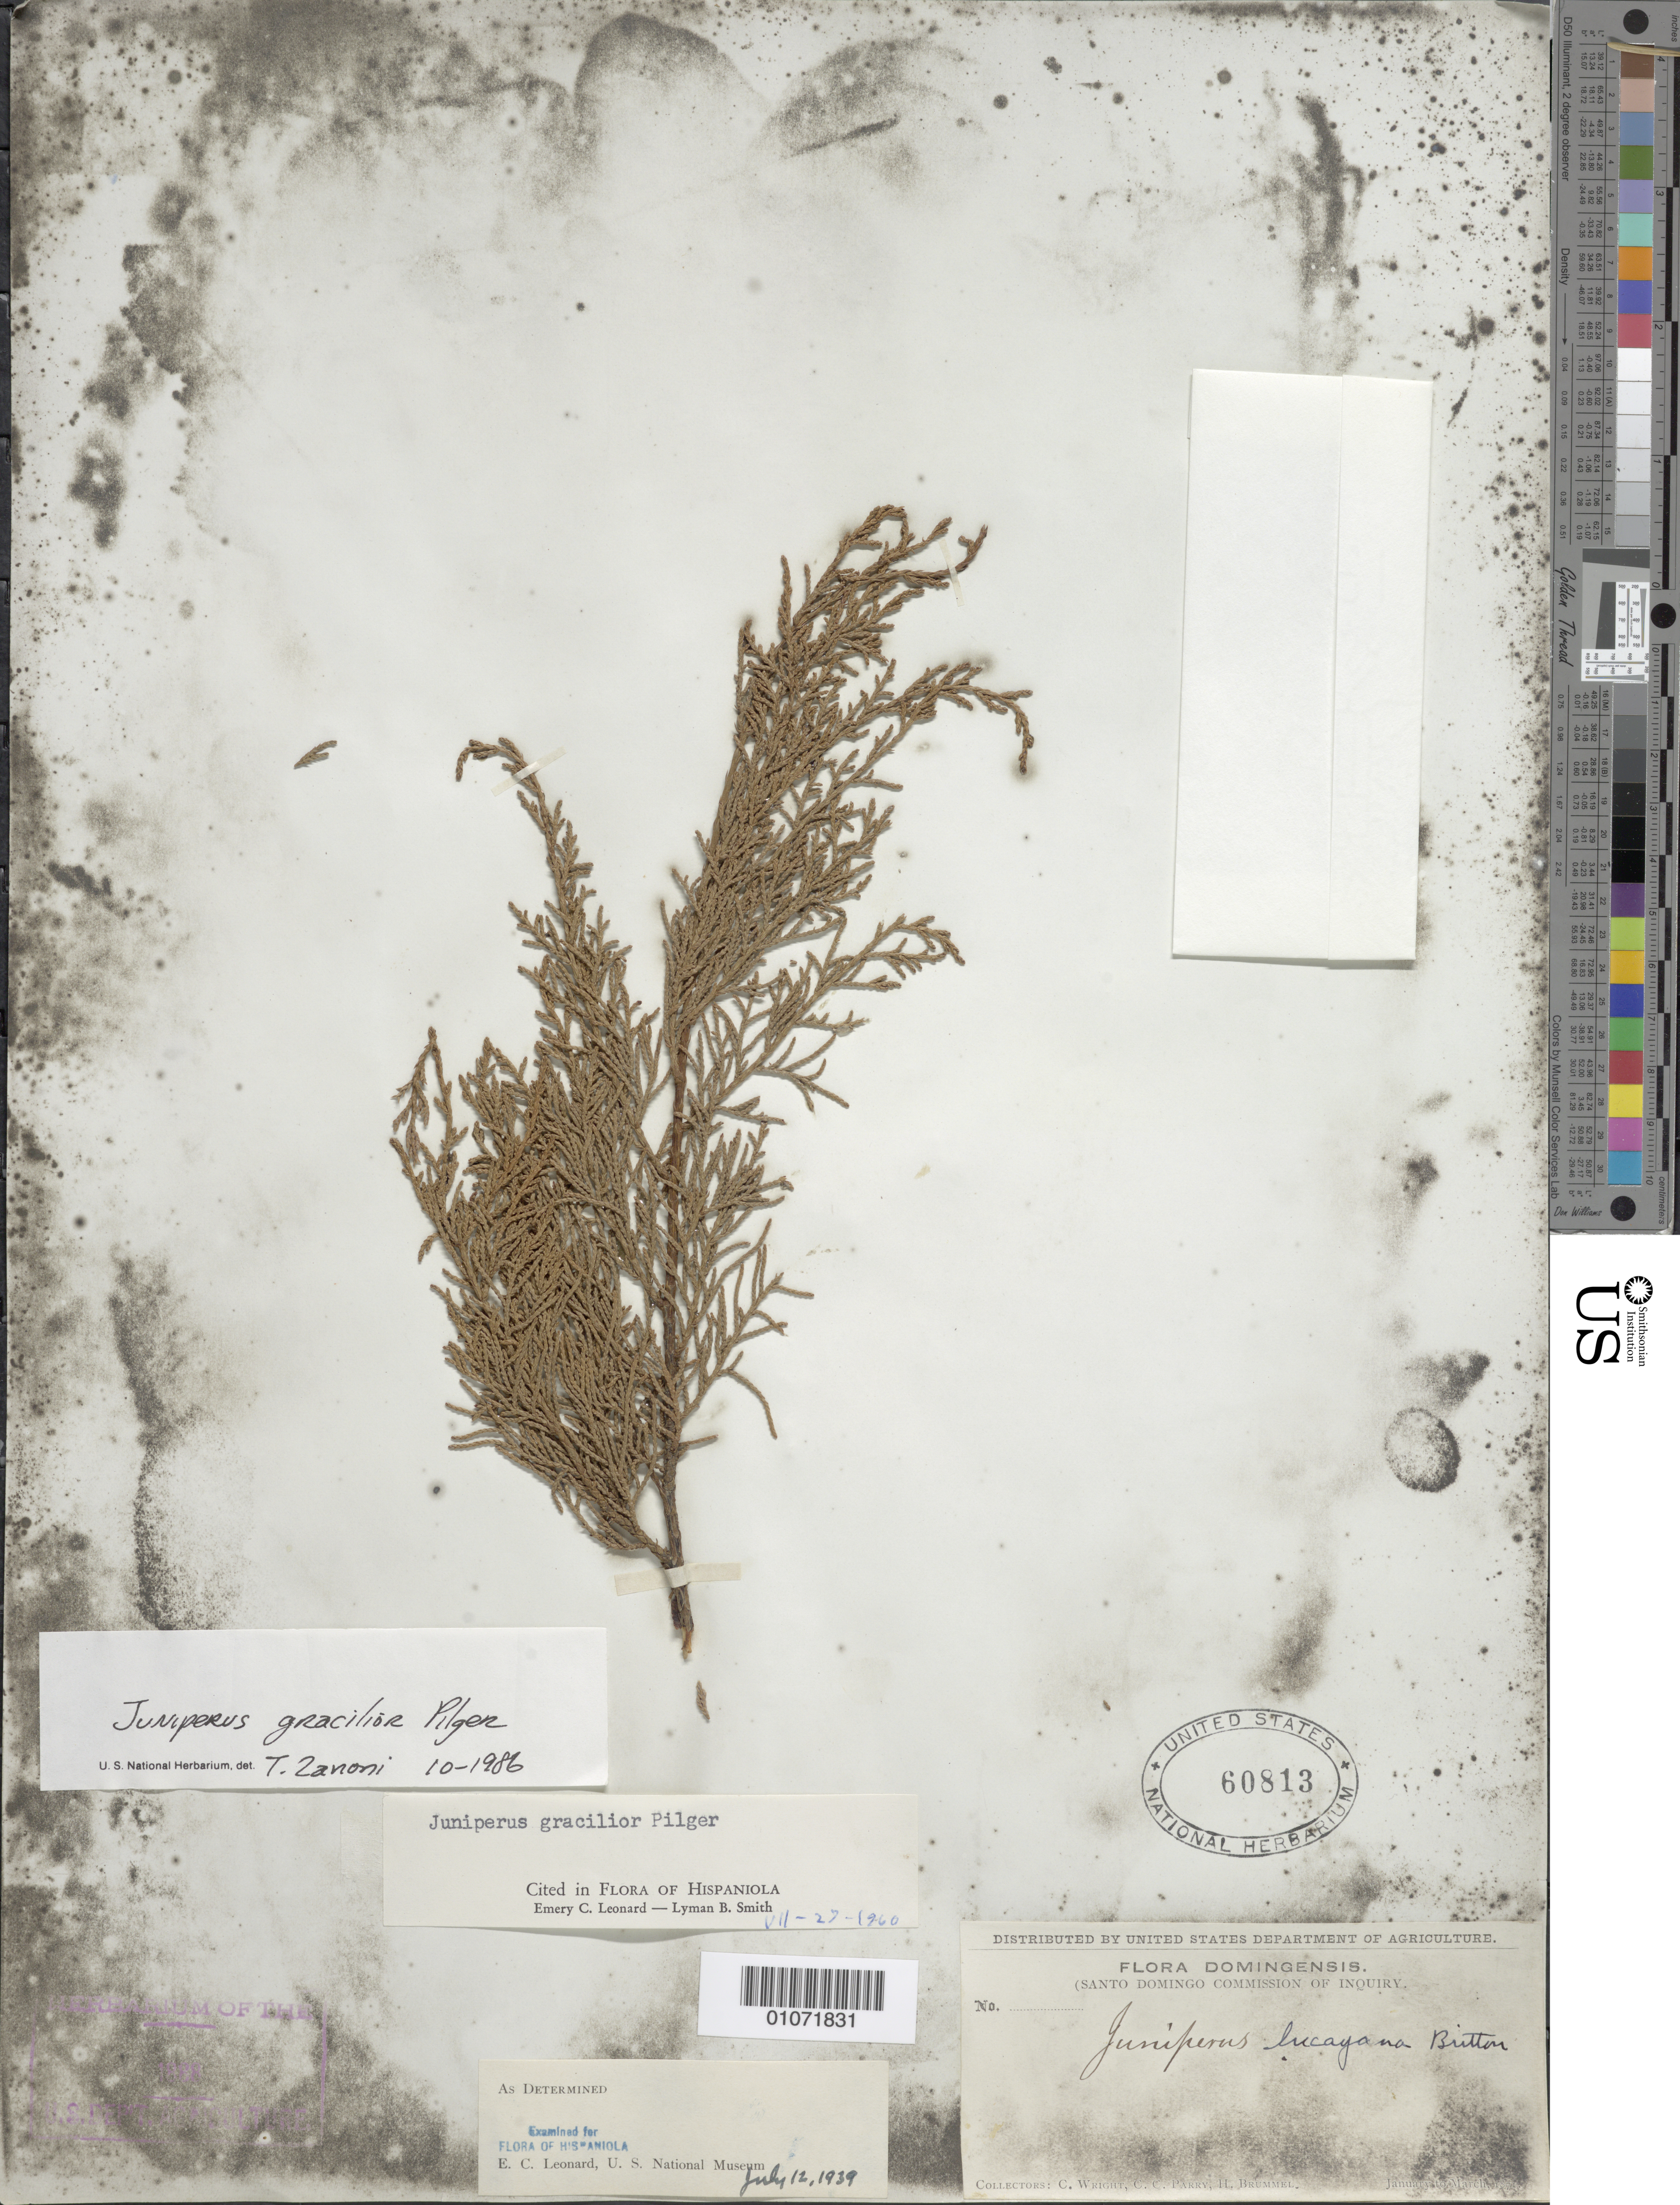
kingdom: Plantae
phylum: Tracheophyta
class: Pinopsida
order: Pinales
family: Cupressaceae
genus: Juniperus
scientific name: Juniperus gracilior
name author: Pilg. in Urb.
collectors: C. Wright, C. C. Parry & H. Brummel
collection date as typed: Jan 1871 to -- Mar 1871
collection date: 1871-01/1871-03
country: Dominican Republic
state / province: Distrito Nacional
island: Hispaniola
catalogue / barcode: US 60813